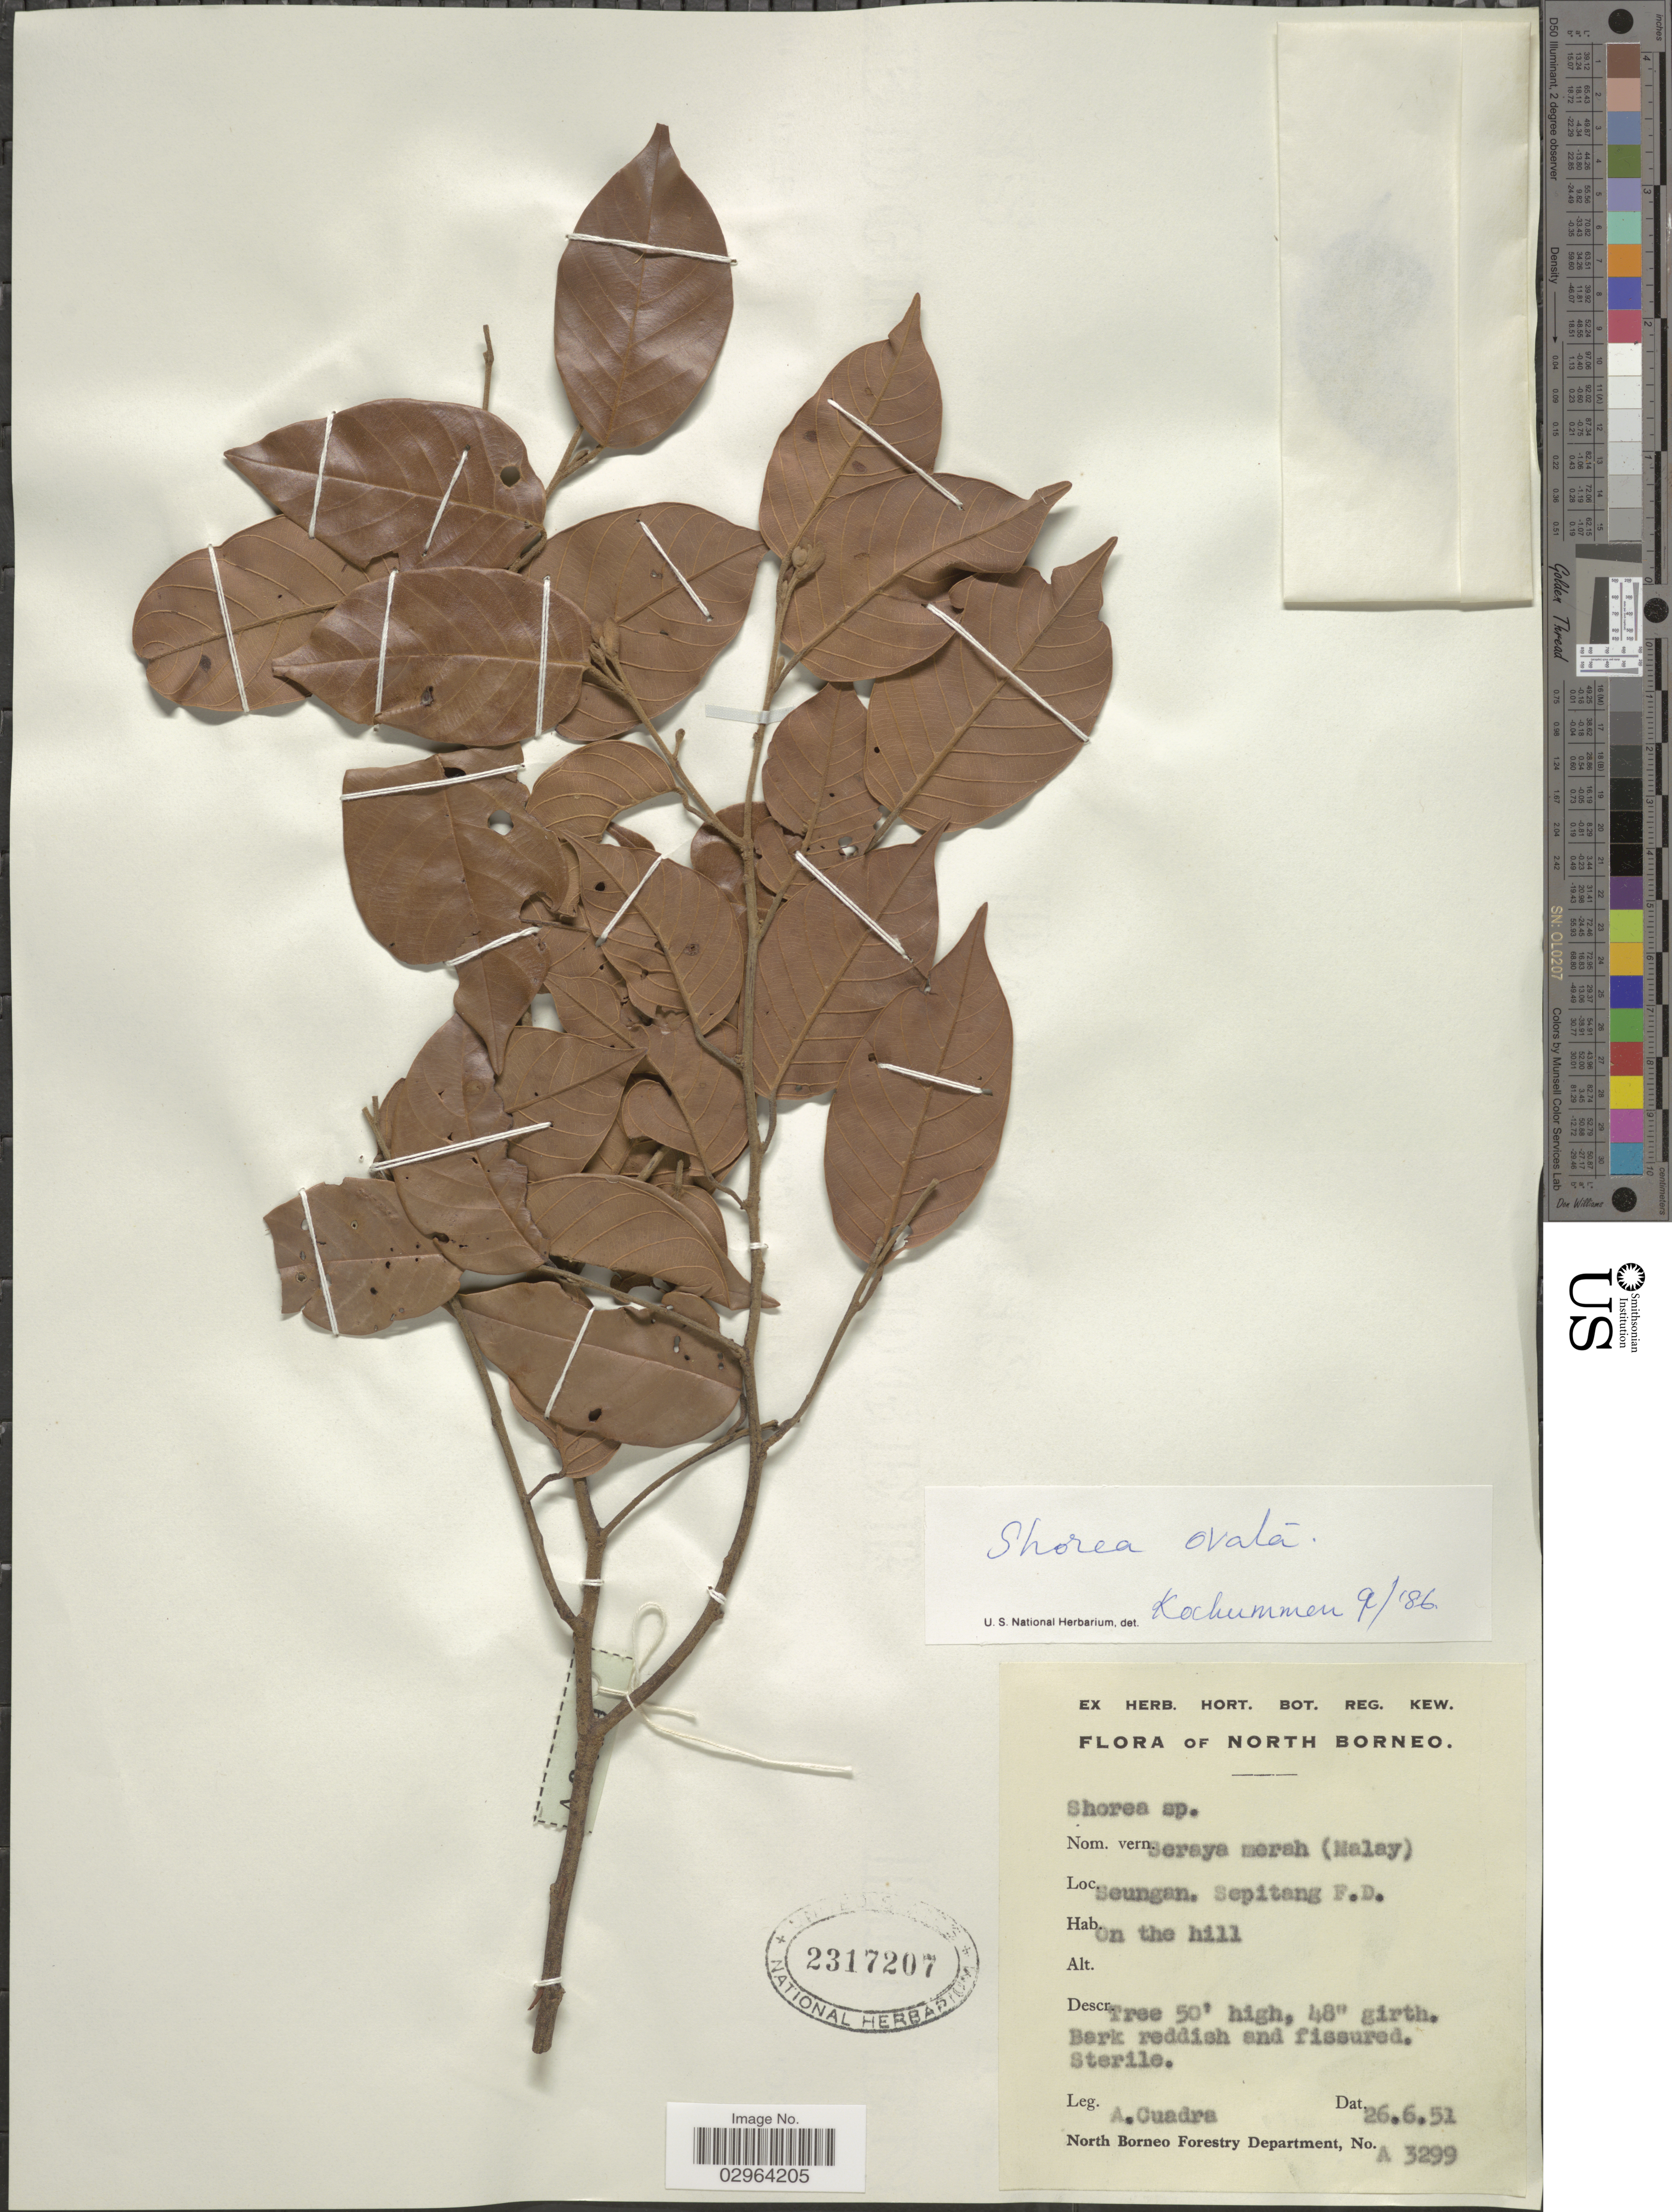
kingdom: Plantae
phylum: Tracheophyta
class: Magnoliopsida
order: Malvales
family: Dipterocarpaceae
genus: Rubroshorea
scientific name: Rubroshorea ovata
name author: (Dyer ex Brandis) P.S. Ashton & J. Heck.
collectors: A. Cuadra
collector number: A3299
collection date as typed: Transcribed d/m/y: 26/6/51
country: Malaysia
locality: North Borneo. Seungan. Sepitang F.D.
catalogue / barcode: US 2317207